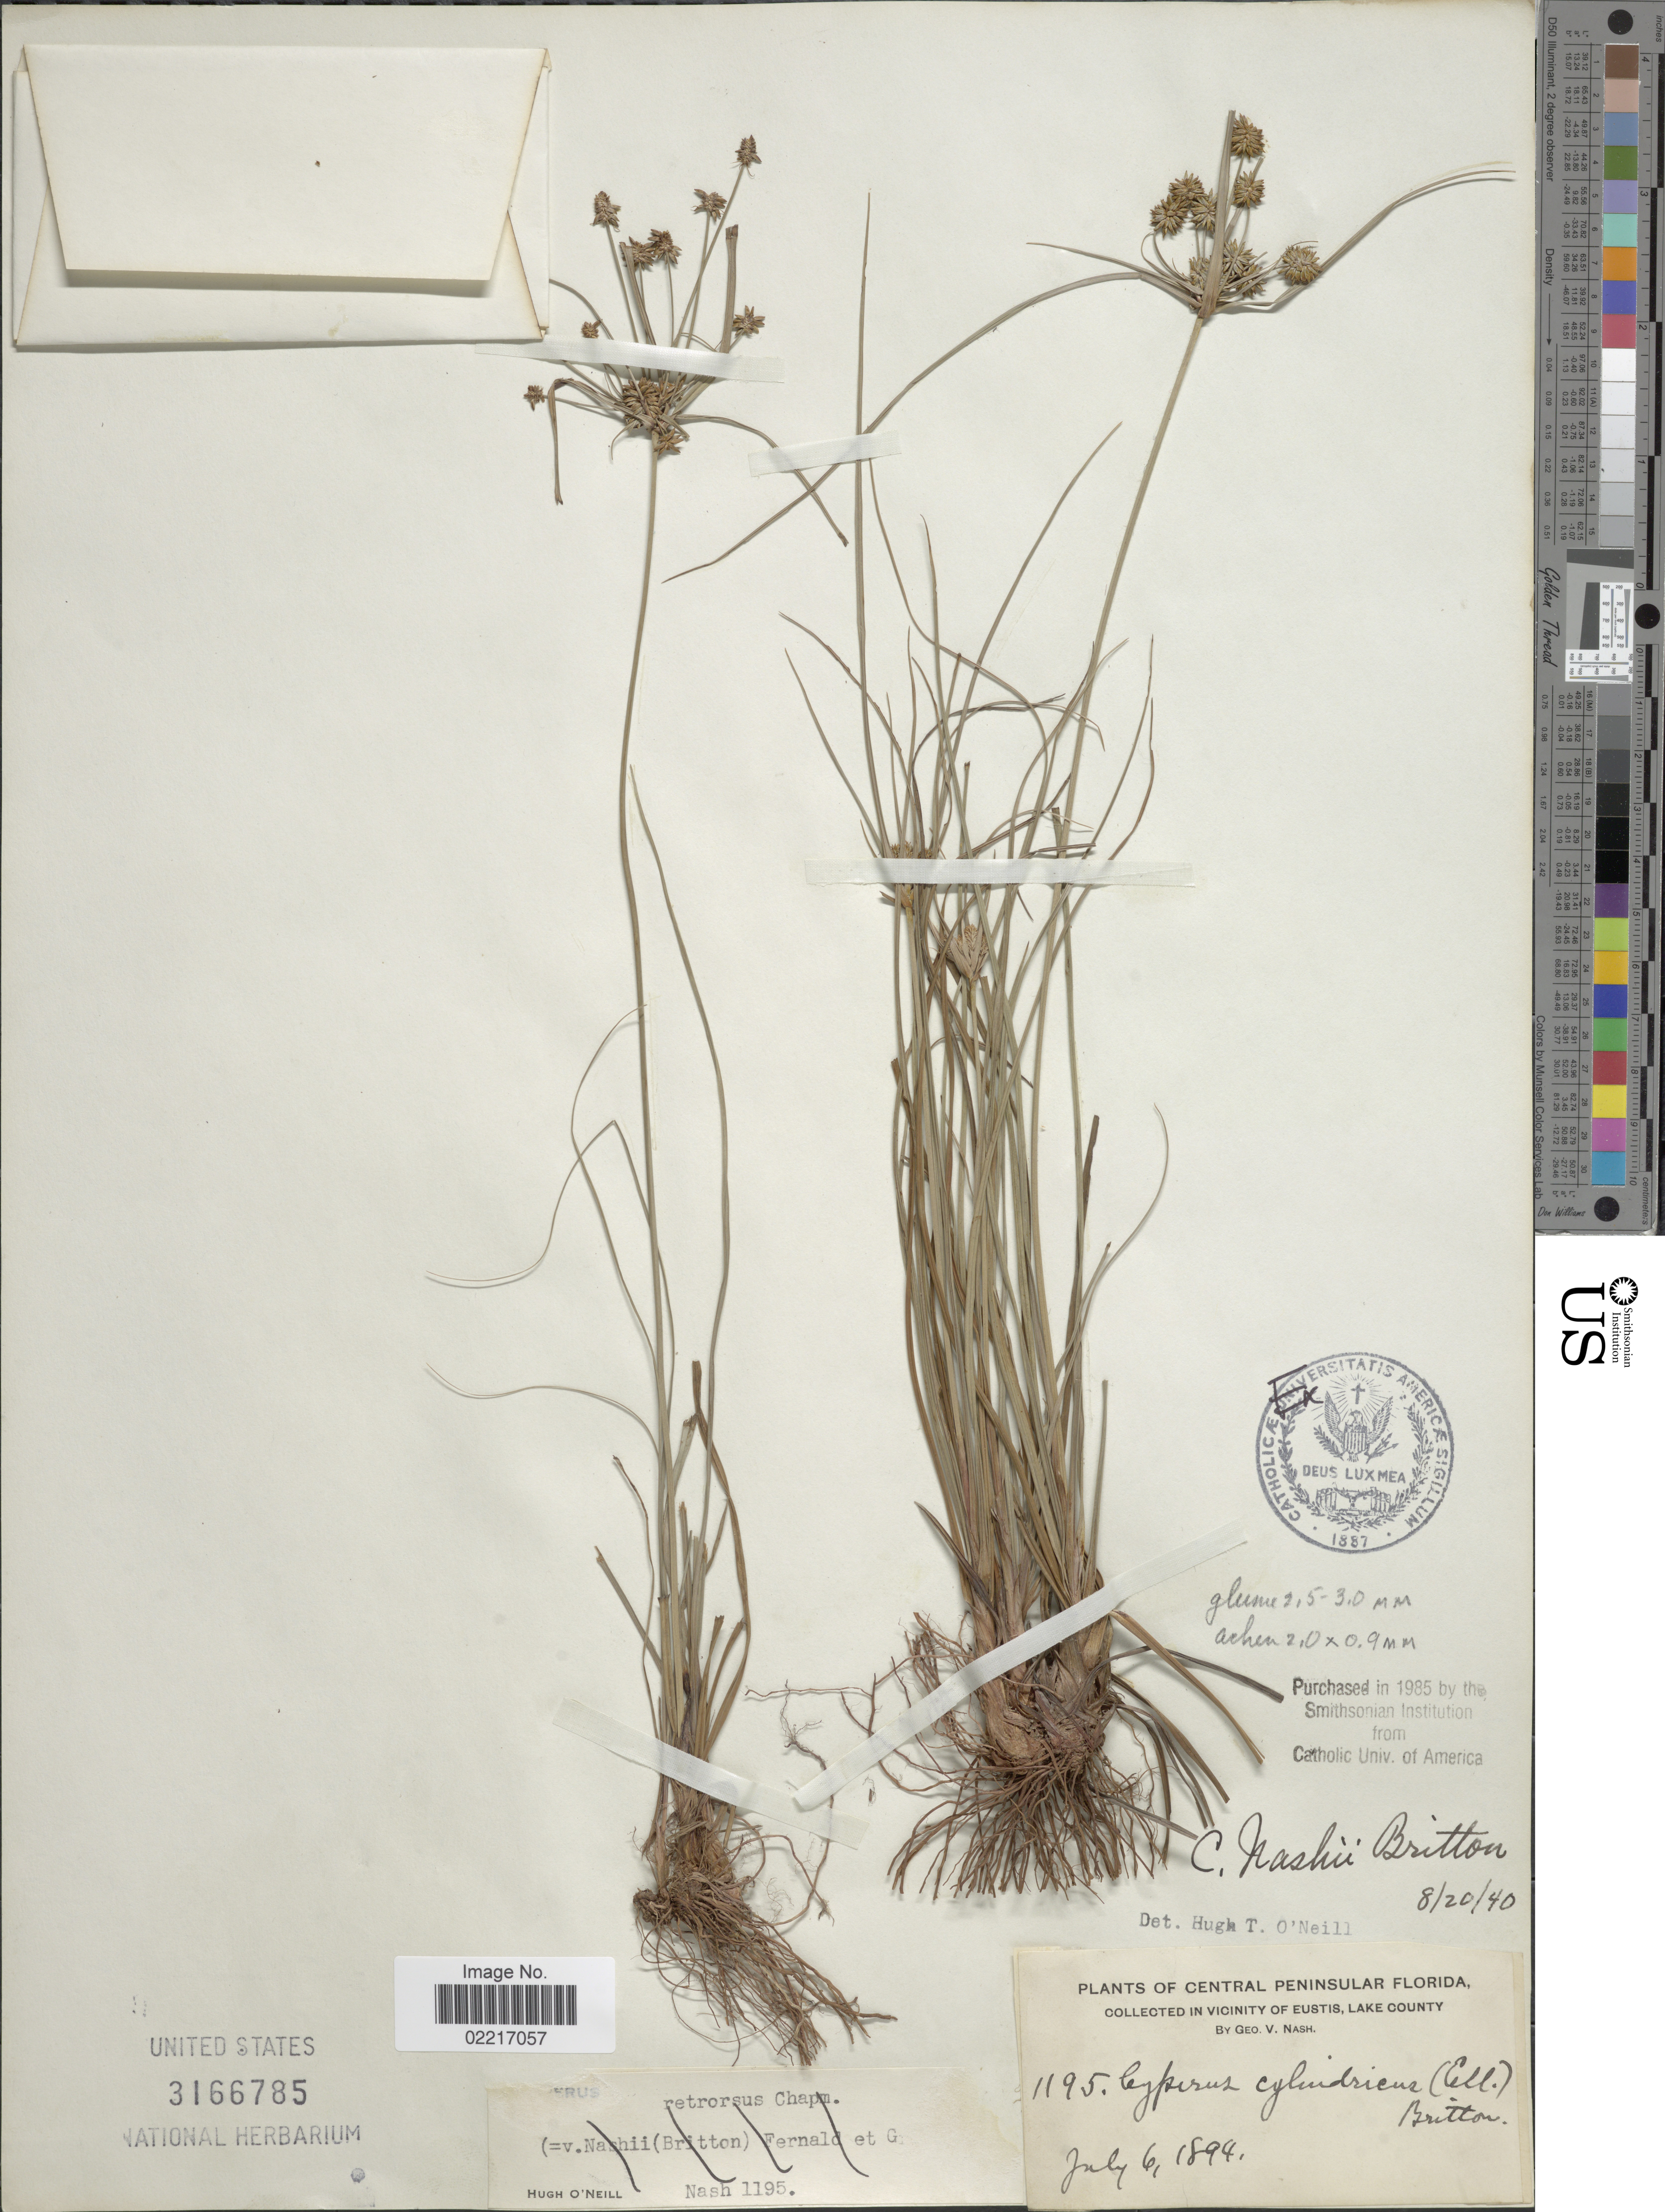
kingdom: Plantae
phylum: Tracheophyta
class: Liliopsida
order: Poales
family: Cyperaceae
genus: Cyperus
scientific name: Cyperus nashii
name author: Britton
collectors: G. V. Nash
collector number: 1195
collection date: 1894-07-06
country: United States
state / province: Florida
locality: Central Peninsular, in vicinity of Eustis, Lake County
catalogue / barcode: US 3166785